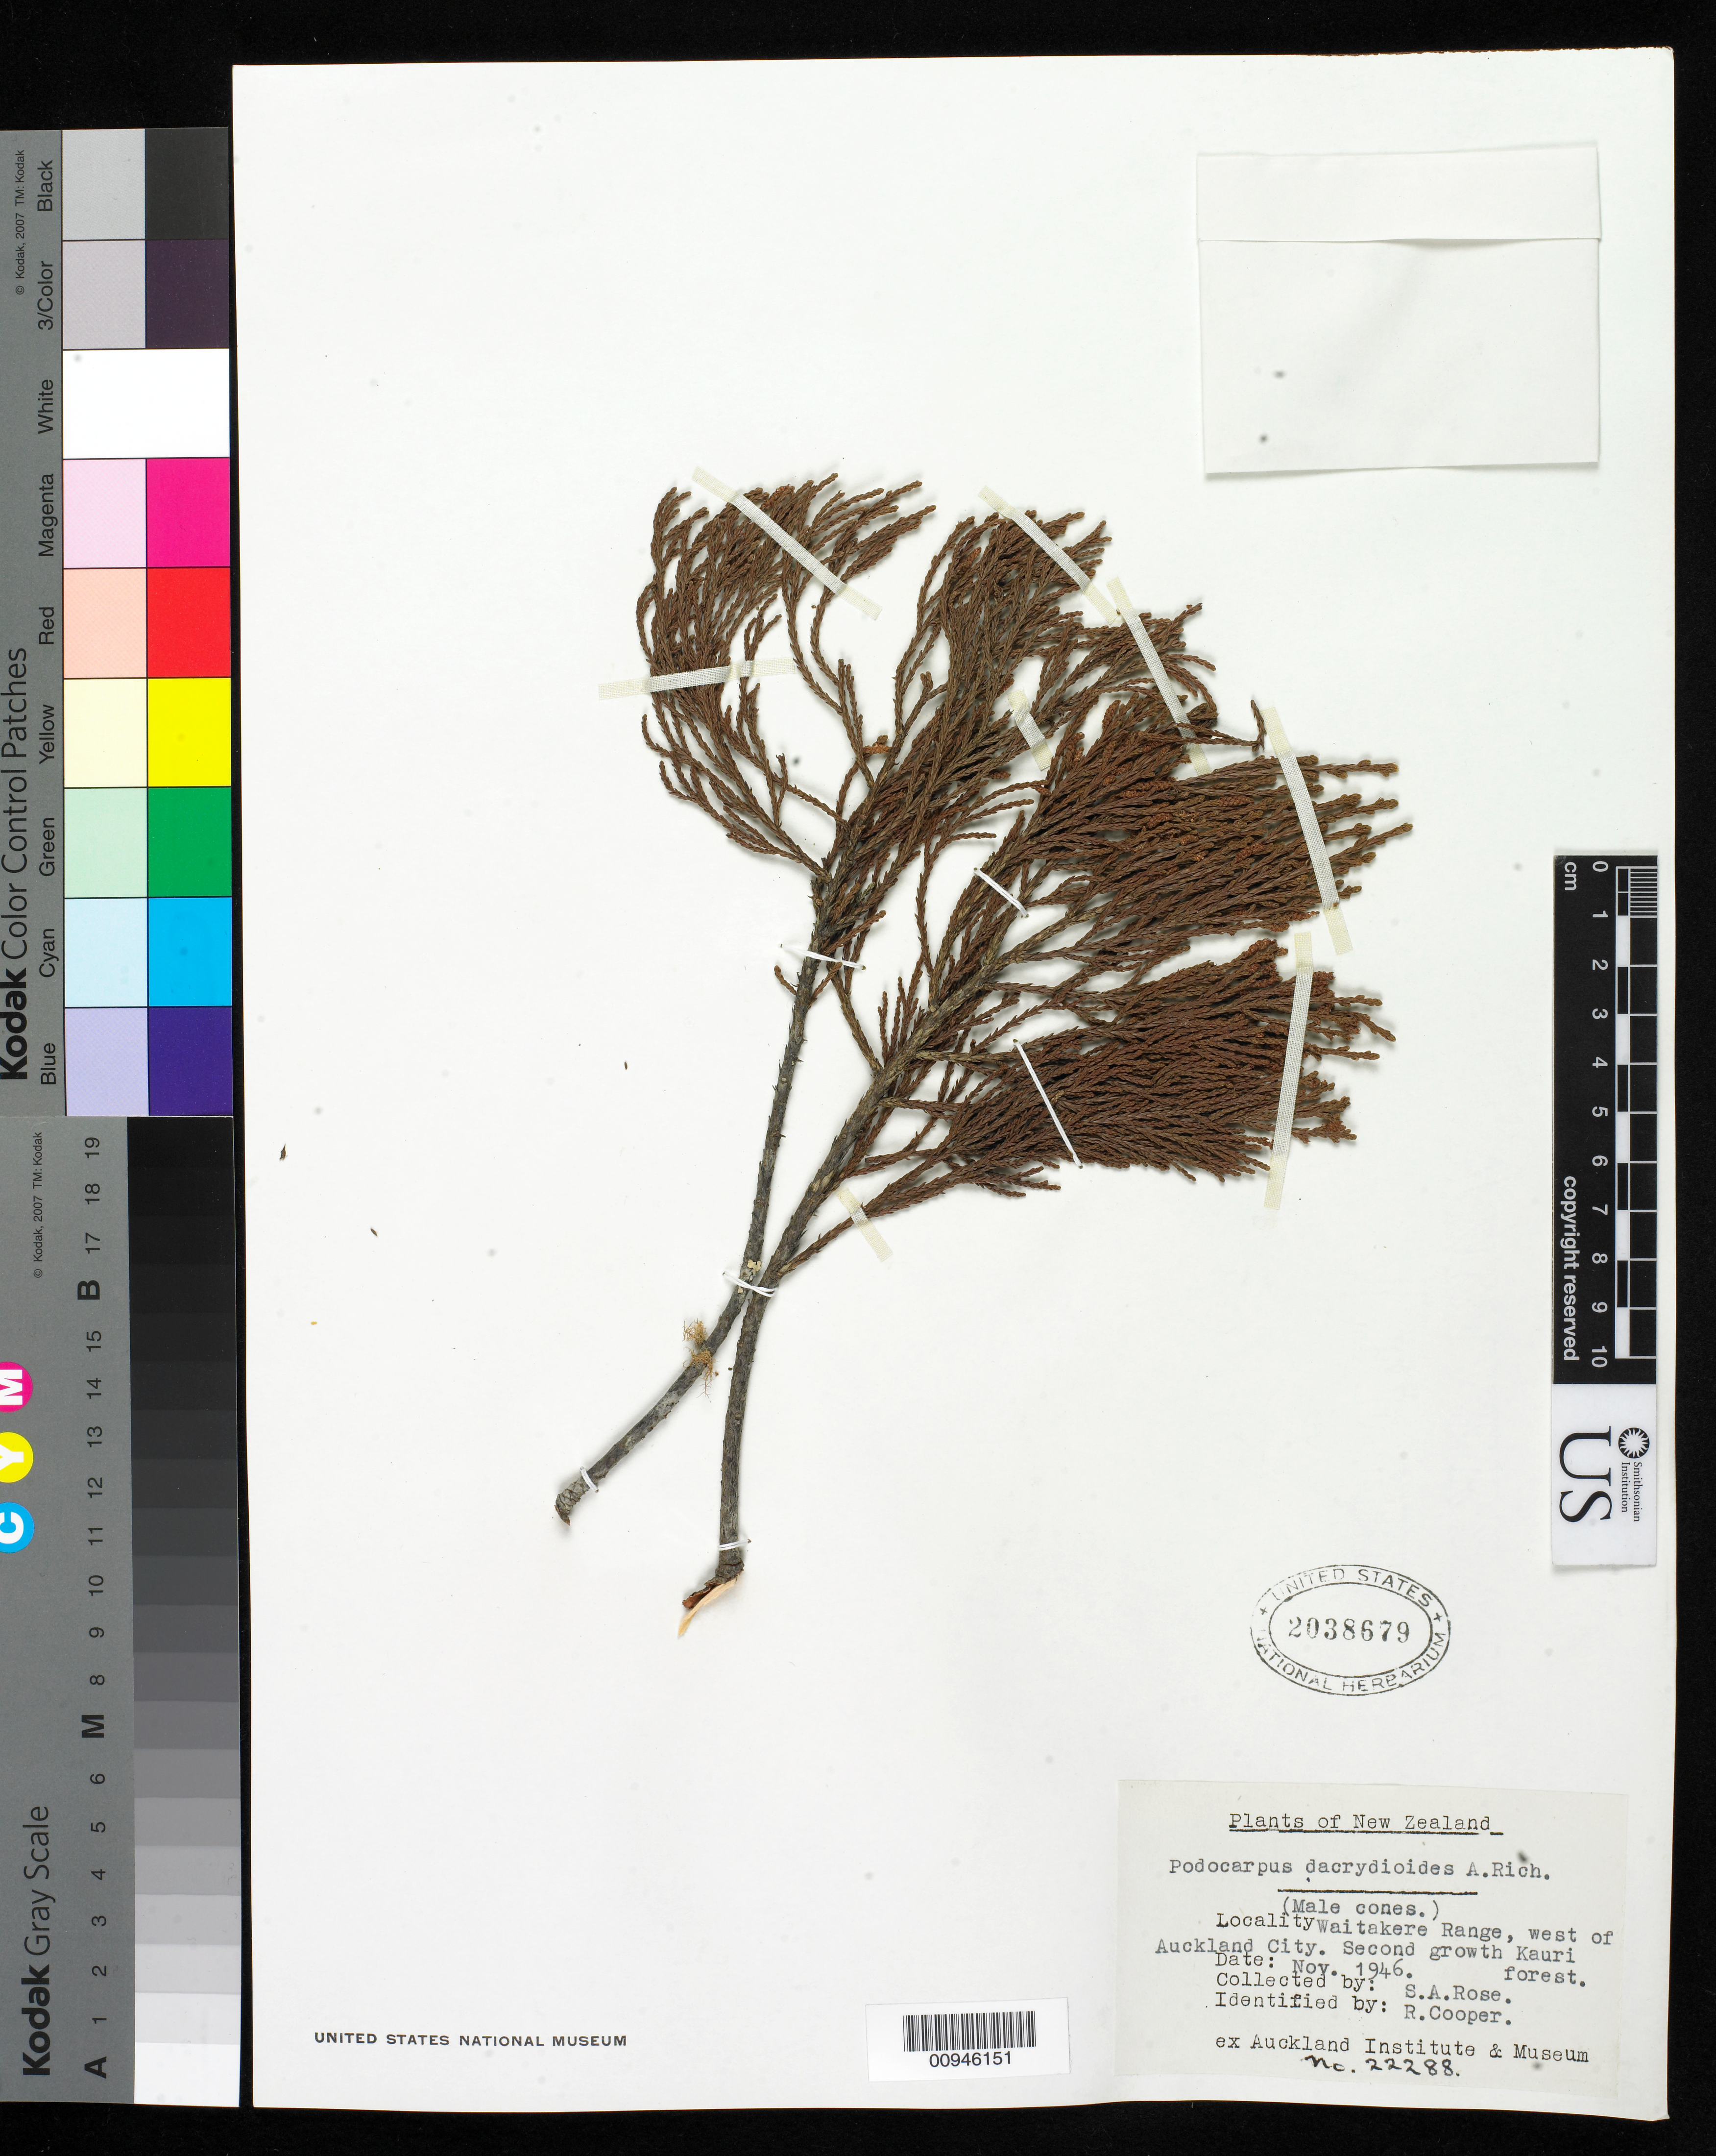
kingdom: Plantae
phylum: Tracheophyta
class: Pinopsida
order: Pinales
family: Podocarpaceae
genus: Podocarpus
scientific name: Podocarpus dacrydioides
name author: A. Rich.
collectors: R. Vasquez, O. Phillips, M. Stern, Sister Rose Agnes & F. Cornejo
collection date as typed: Nov 1946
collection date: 1946-11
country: New Zealand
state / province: Auckland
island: North I.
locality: Waitakere Range, west of Auckland City.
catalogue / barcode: US 2038679